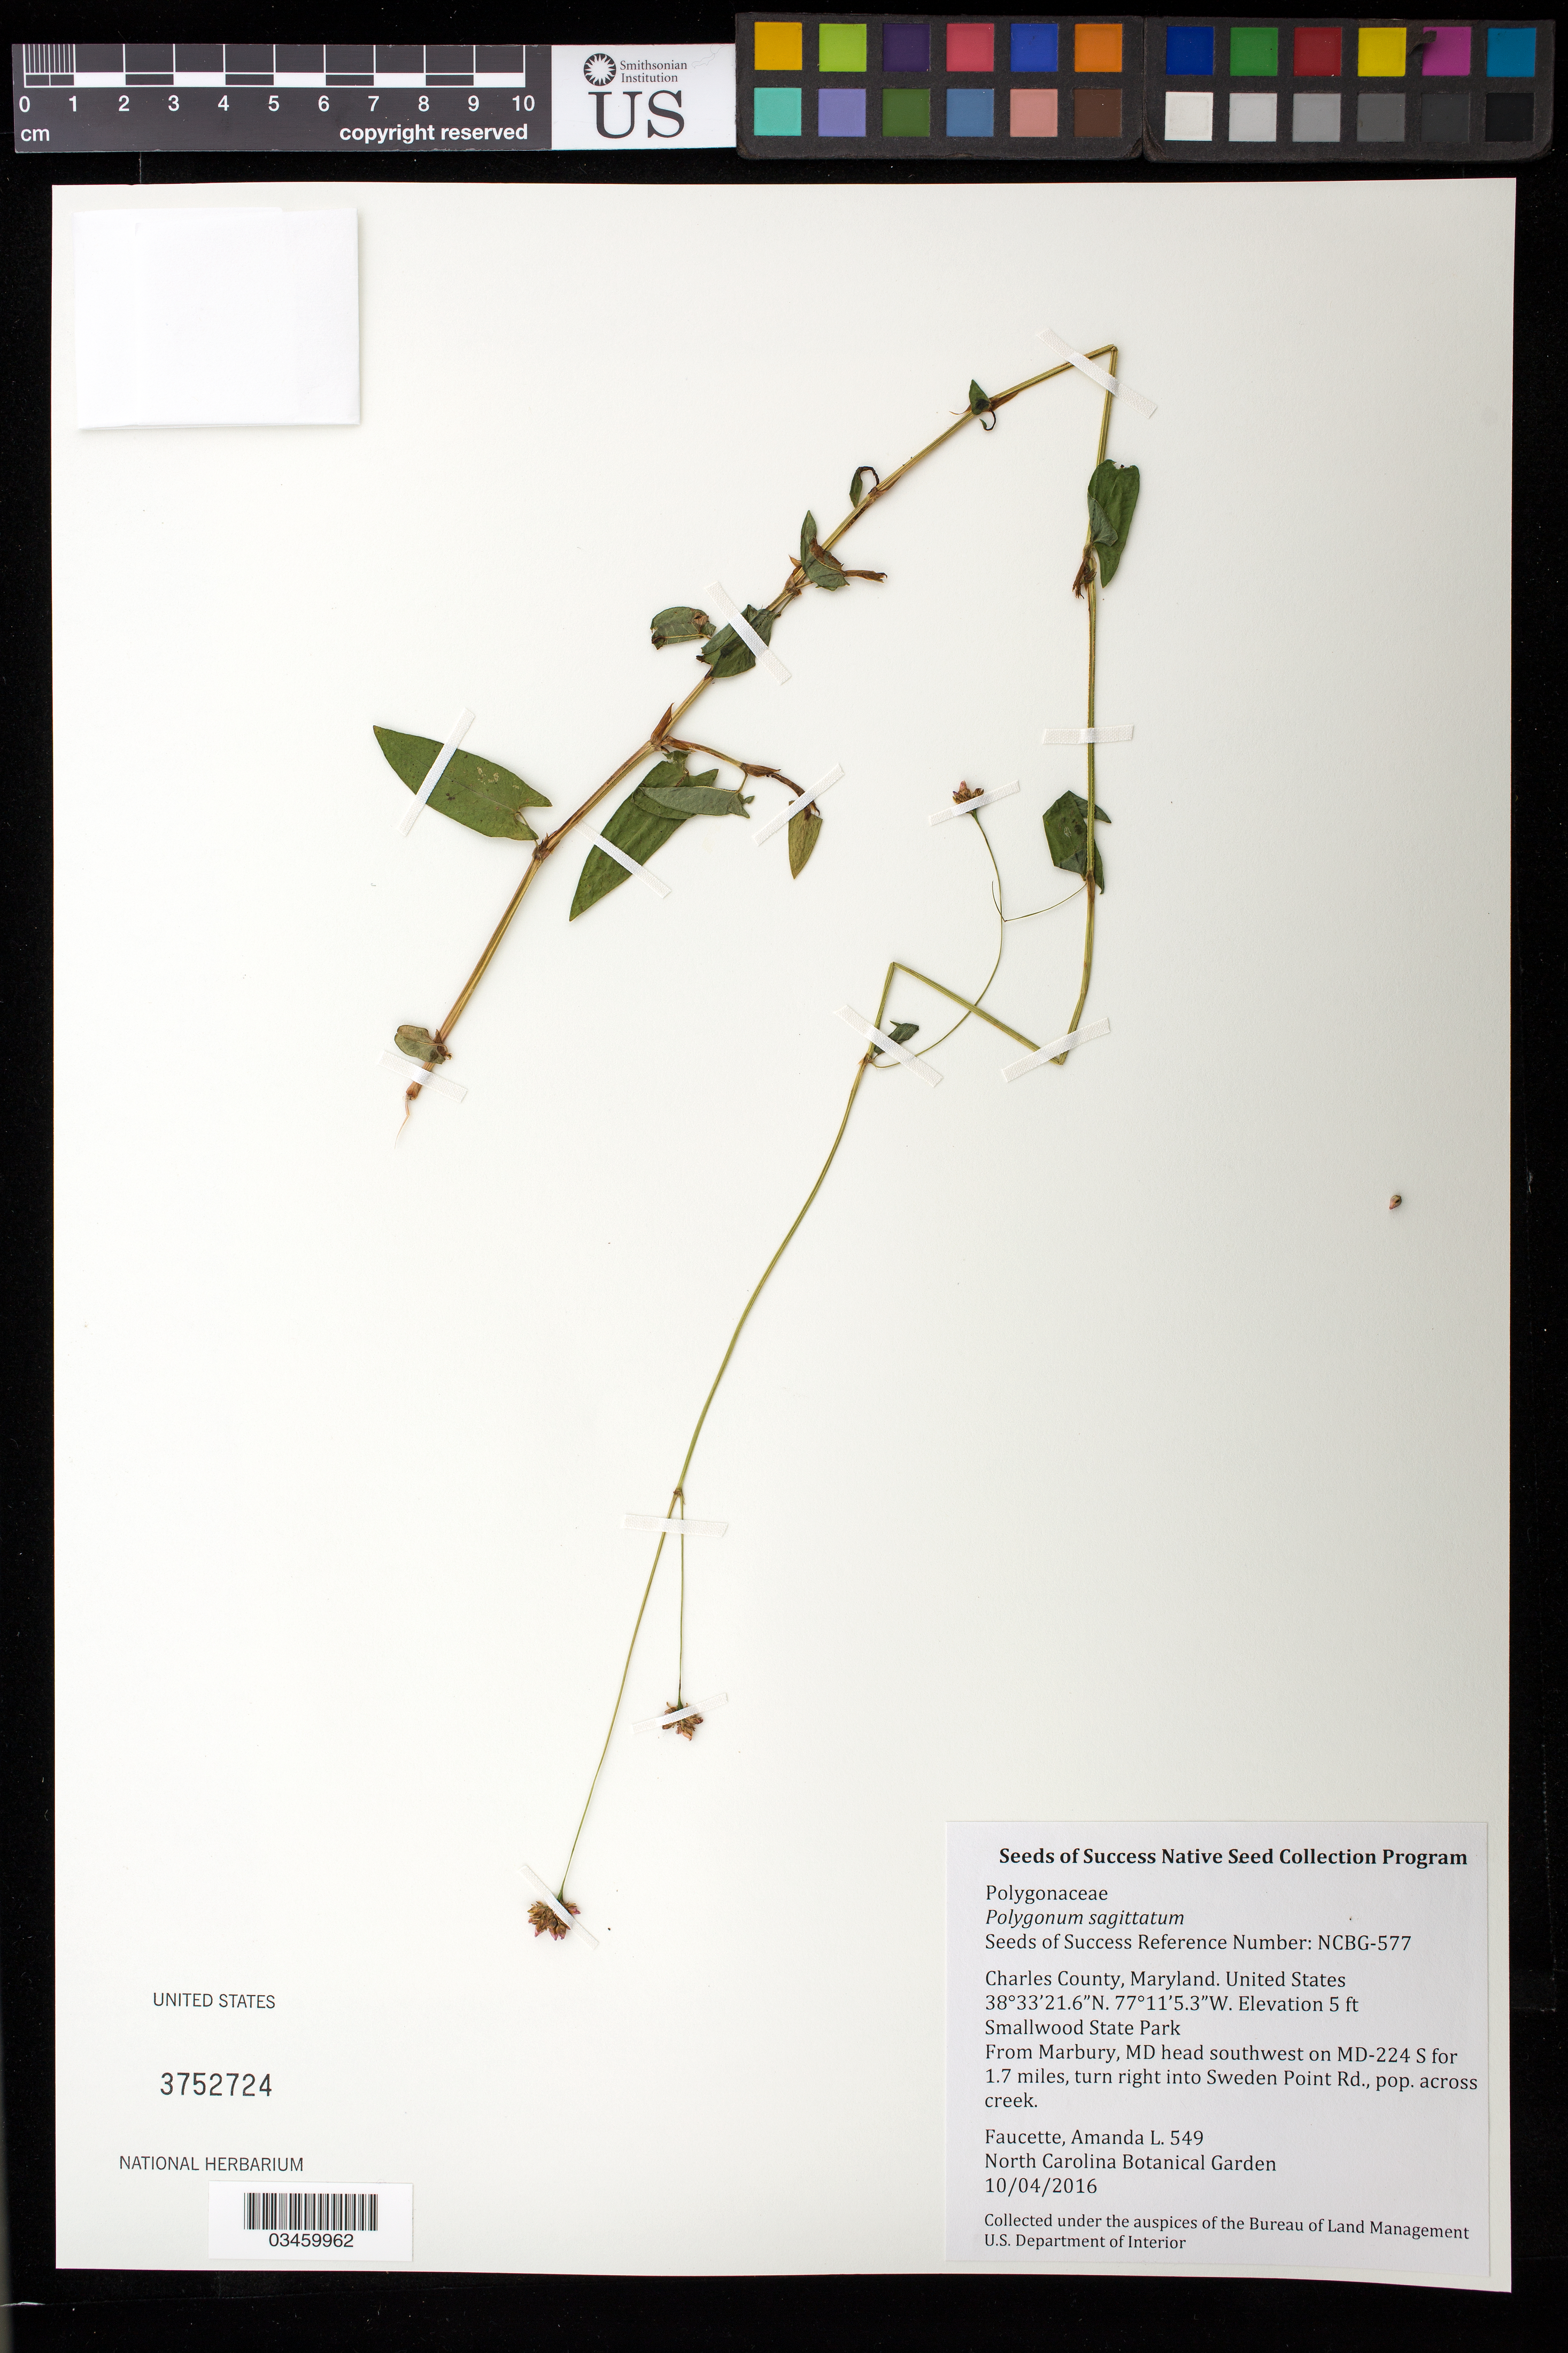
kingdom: Plantae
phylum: Tracheophyta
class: Magnoliopsida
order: Caryophyllales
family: Polygonaceae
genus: Polygonum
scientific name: Polygonum sagittatum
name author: L.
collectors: A. Faucette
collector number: NCBG-577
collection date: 2016-10-04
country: United States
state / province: Maryland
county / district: Charles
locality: Smallwood State Park, Sweden Point Rd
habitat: Piedmont Red Maple/Lizardstail Swamp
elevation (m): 2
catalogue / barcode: US 3752724